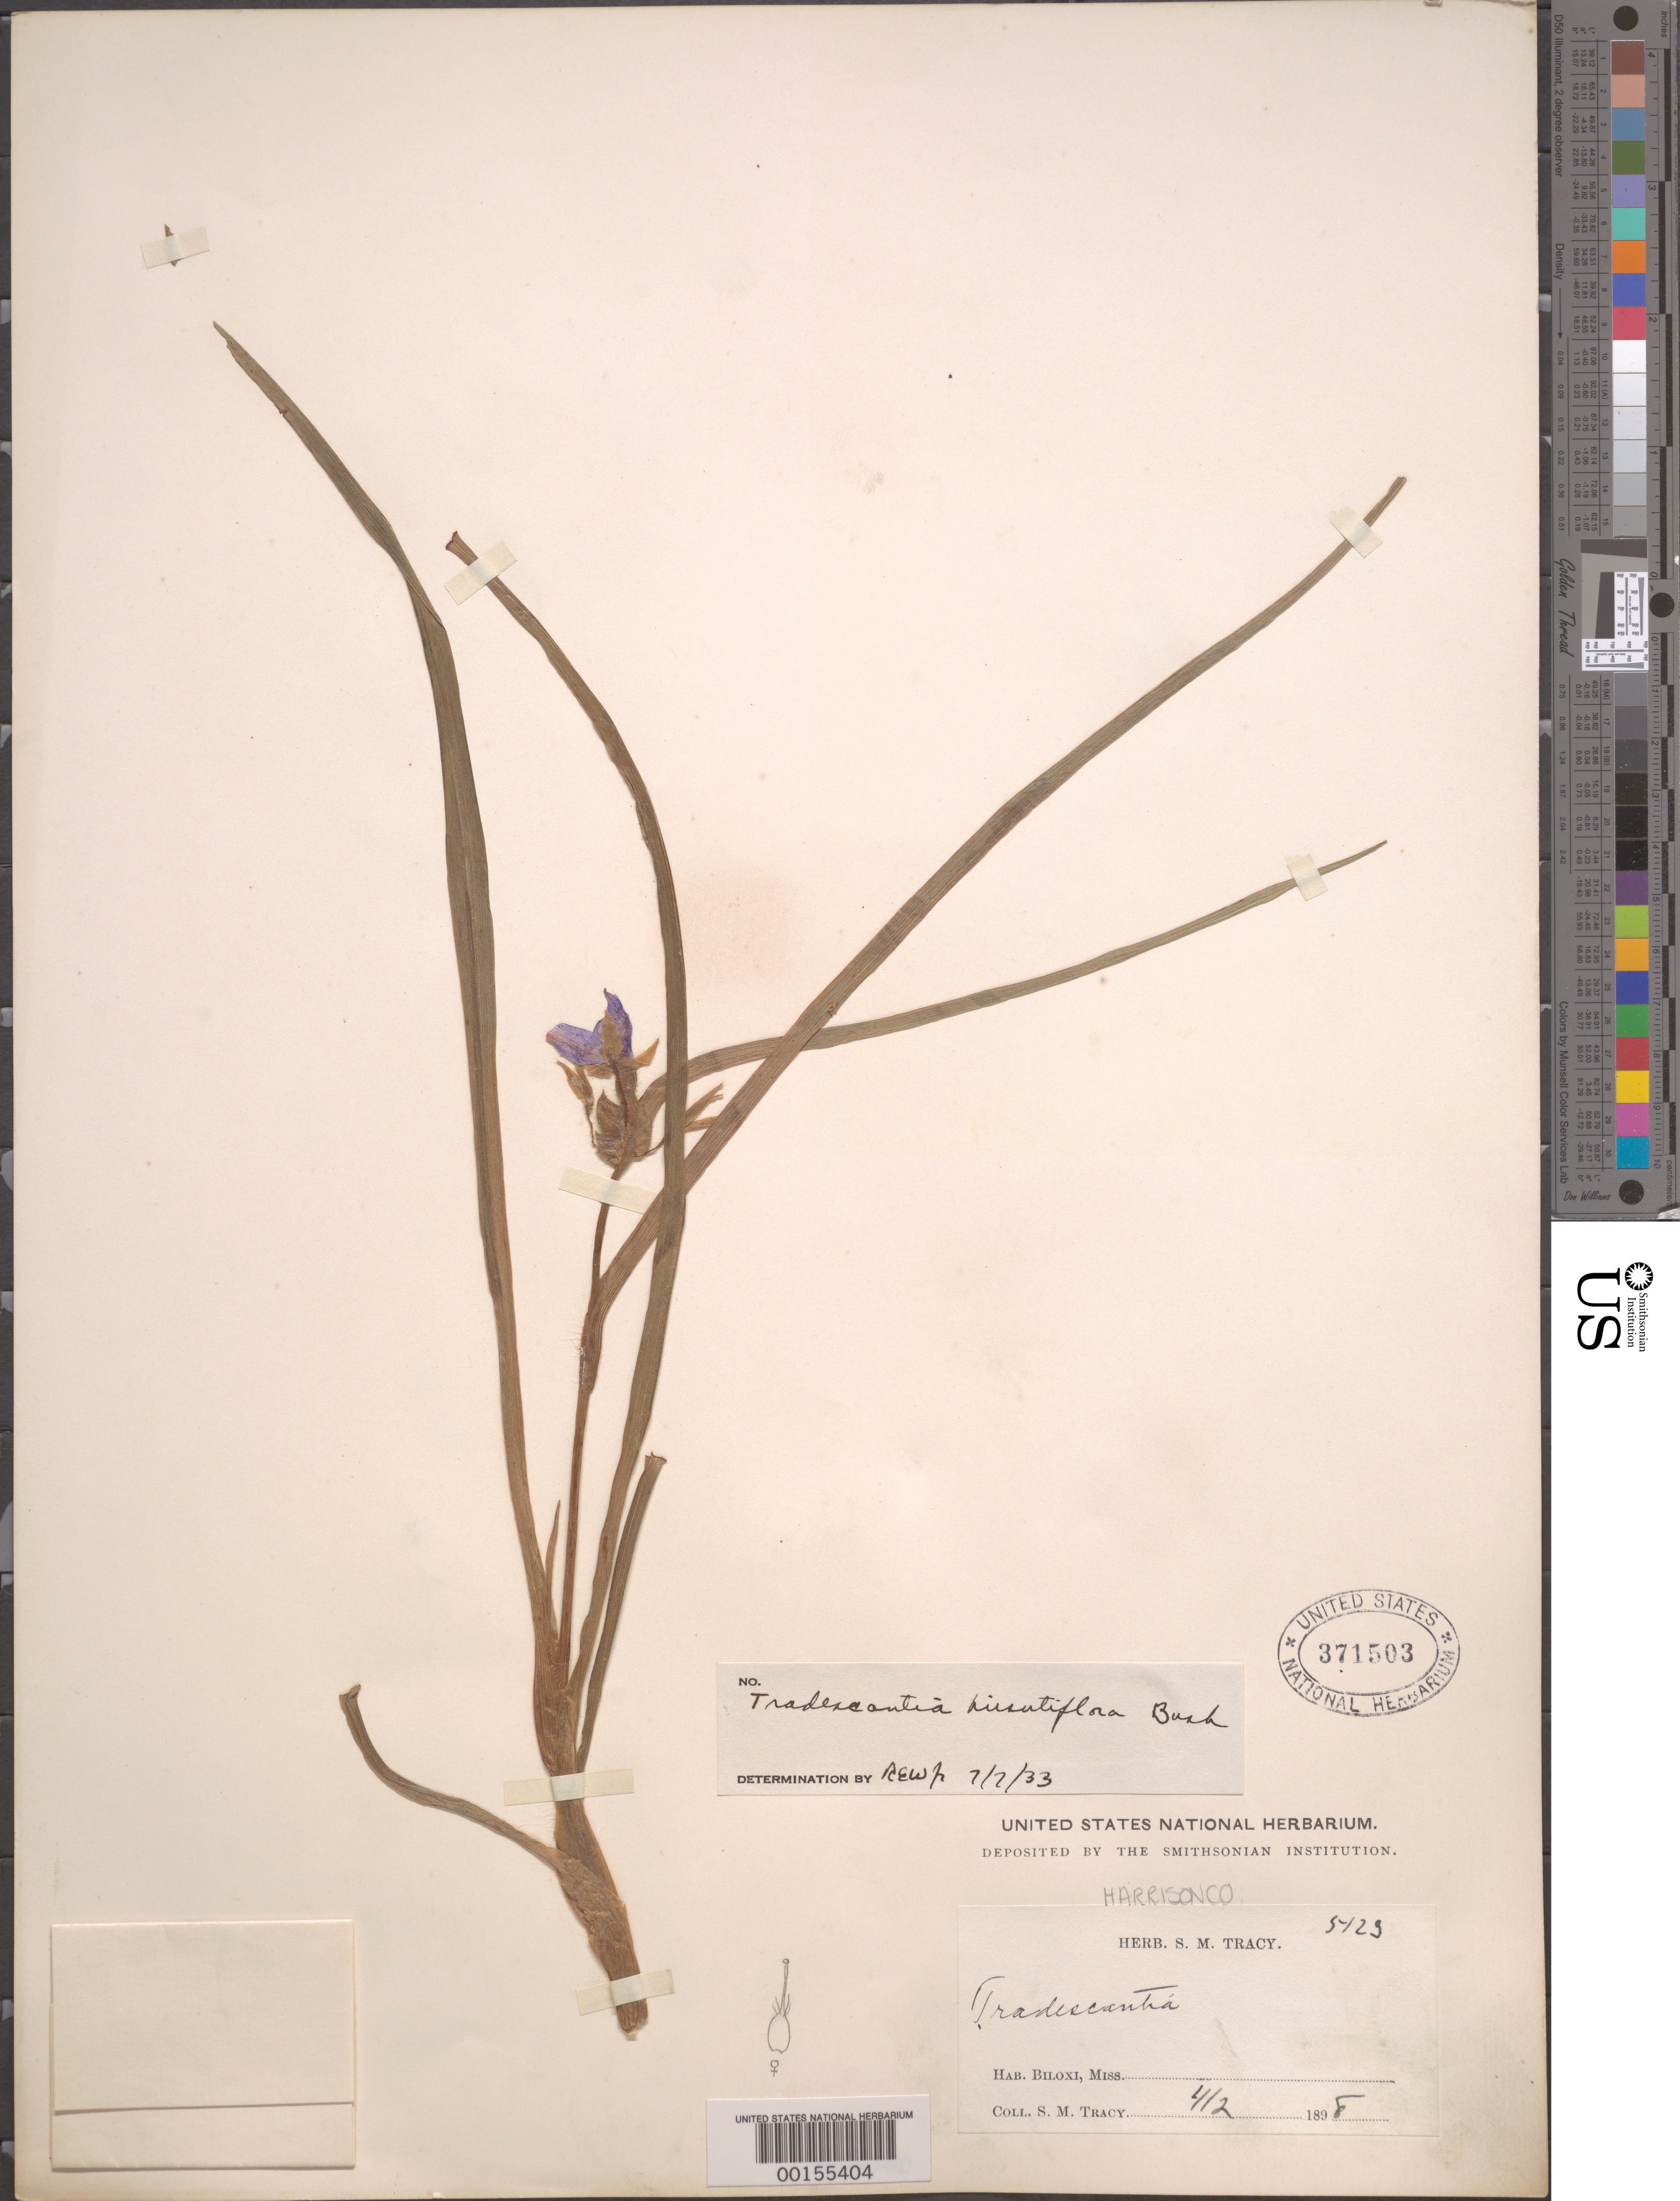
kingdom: Plantae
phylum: Tracheophyta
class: Liliopsida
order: Commelinales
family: Commelinaceae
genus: Tradescantia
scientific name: Tradescantia hirsutiflora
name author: Bush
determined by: REW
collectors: S. M. Tracy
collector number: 5123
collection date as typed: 02 Apr 1898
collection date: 1898-04-02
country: United States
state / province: Mississippi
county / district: Harrison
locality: Biloxi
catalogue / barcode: US 371503